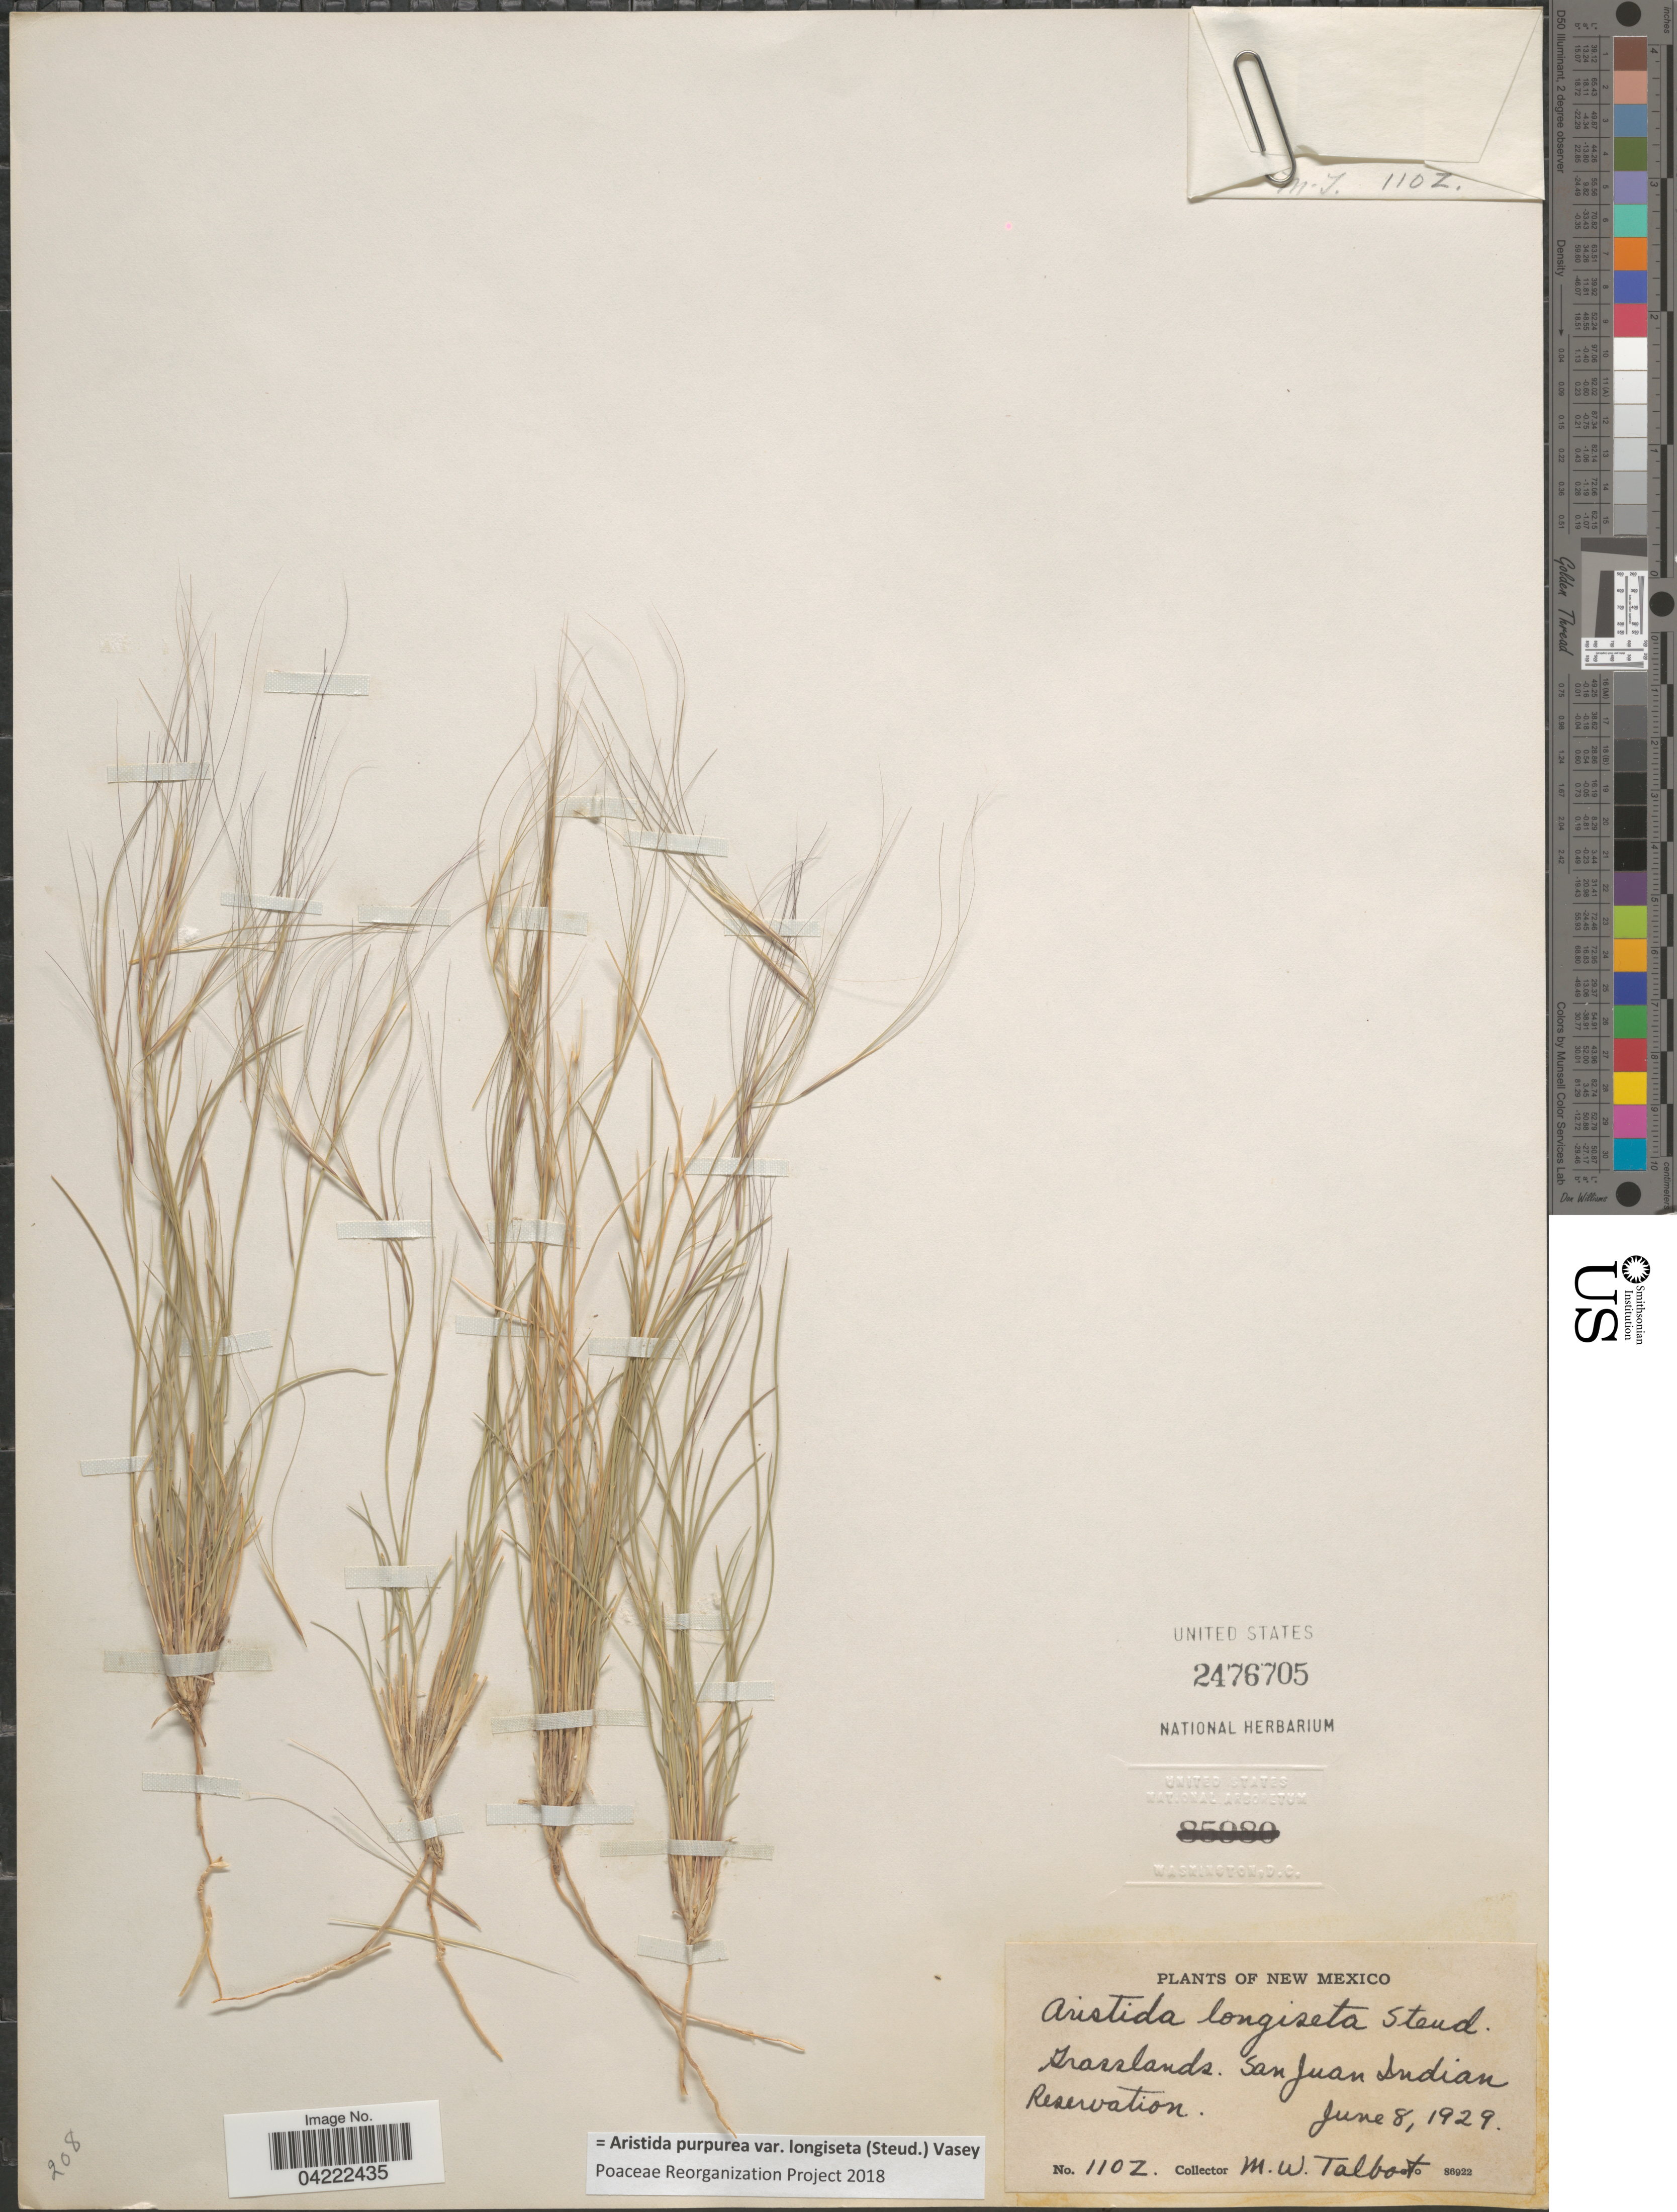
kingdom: Plantae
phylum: Tracheophyta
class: Liliopsida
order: Poales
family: Poaceae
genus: Aristida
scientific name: Aristida purpurea var. longiseta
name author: (Steud.) Vasey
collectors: M. Talbot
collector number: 1102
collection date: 1929-06-08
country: United States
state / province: New Mexico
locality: Grasslands. San Juan Indian Reservation.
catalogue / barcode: US 2476705